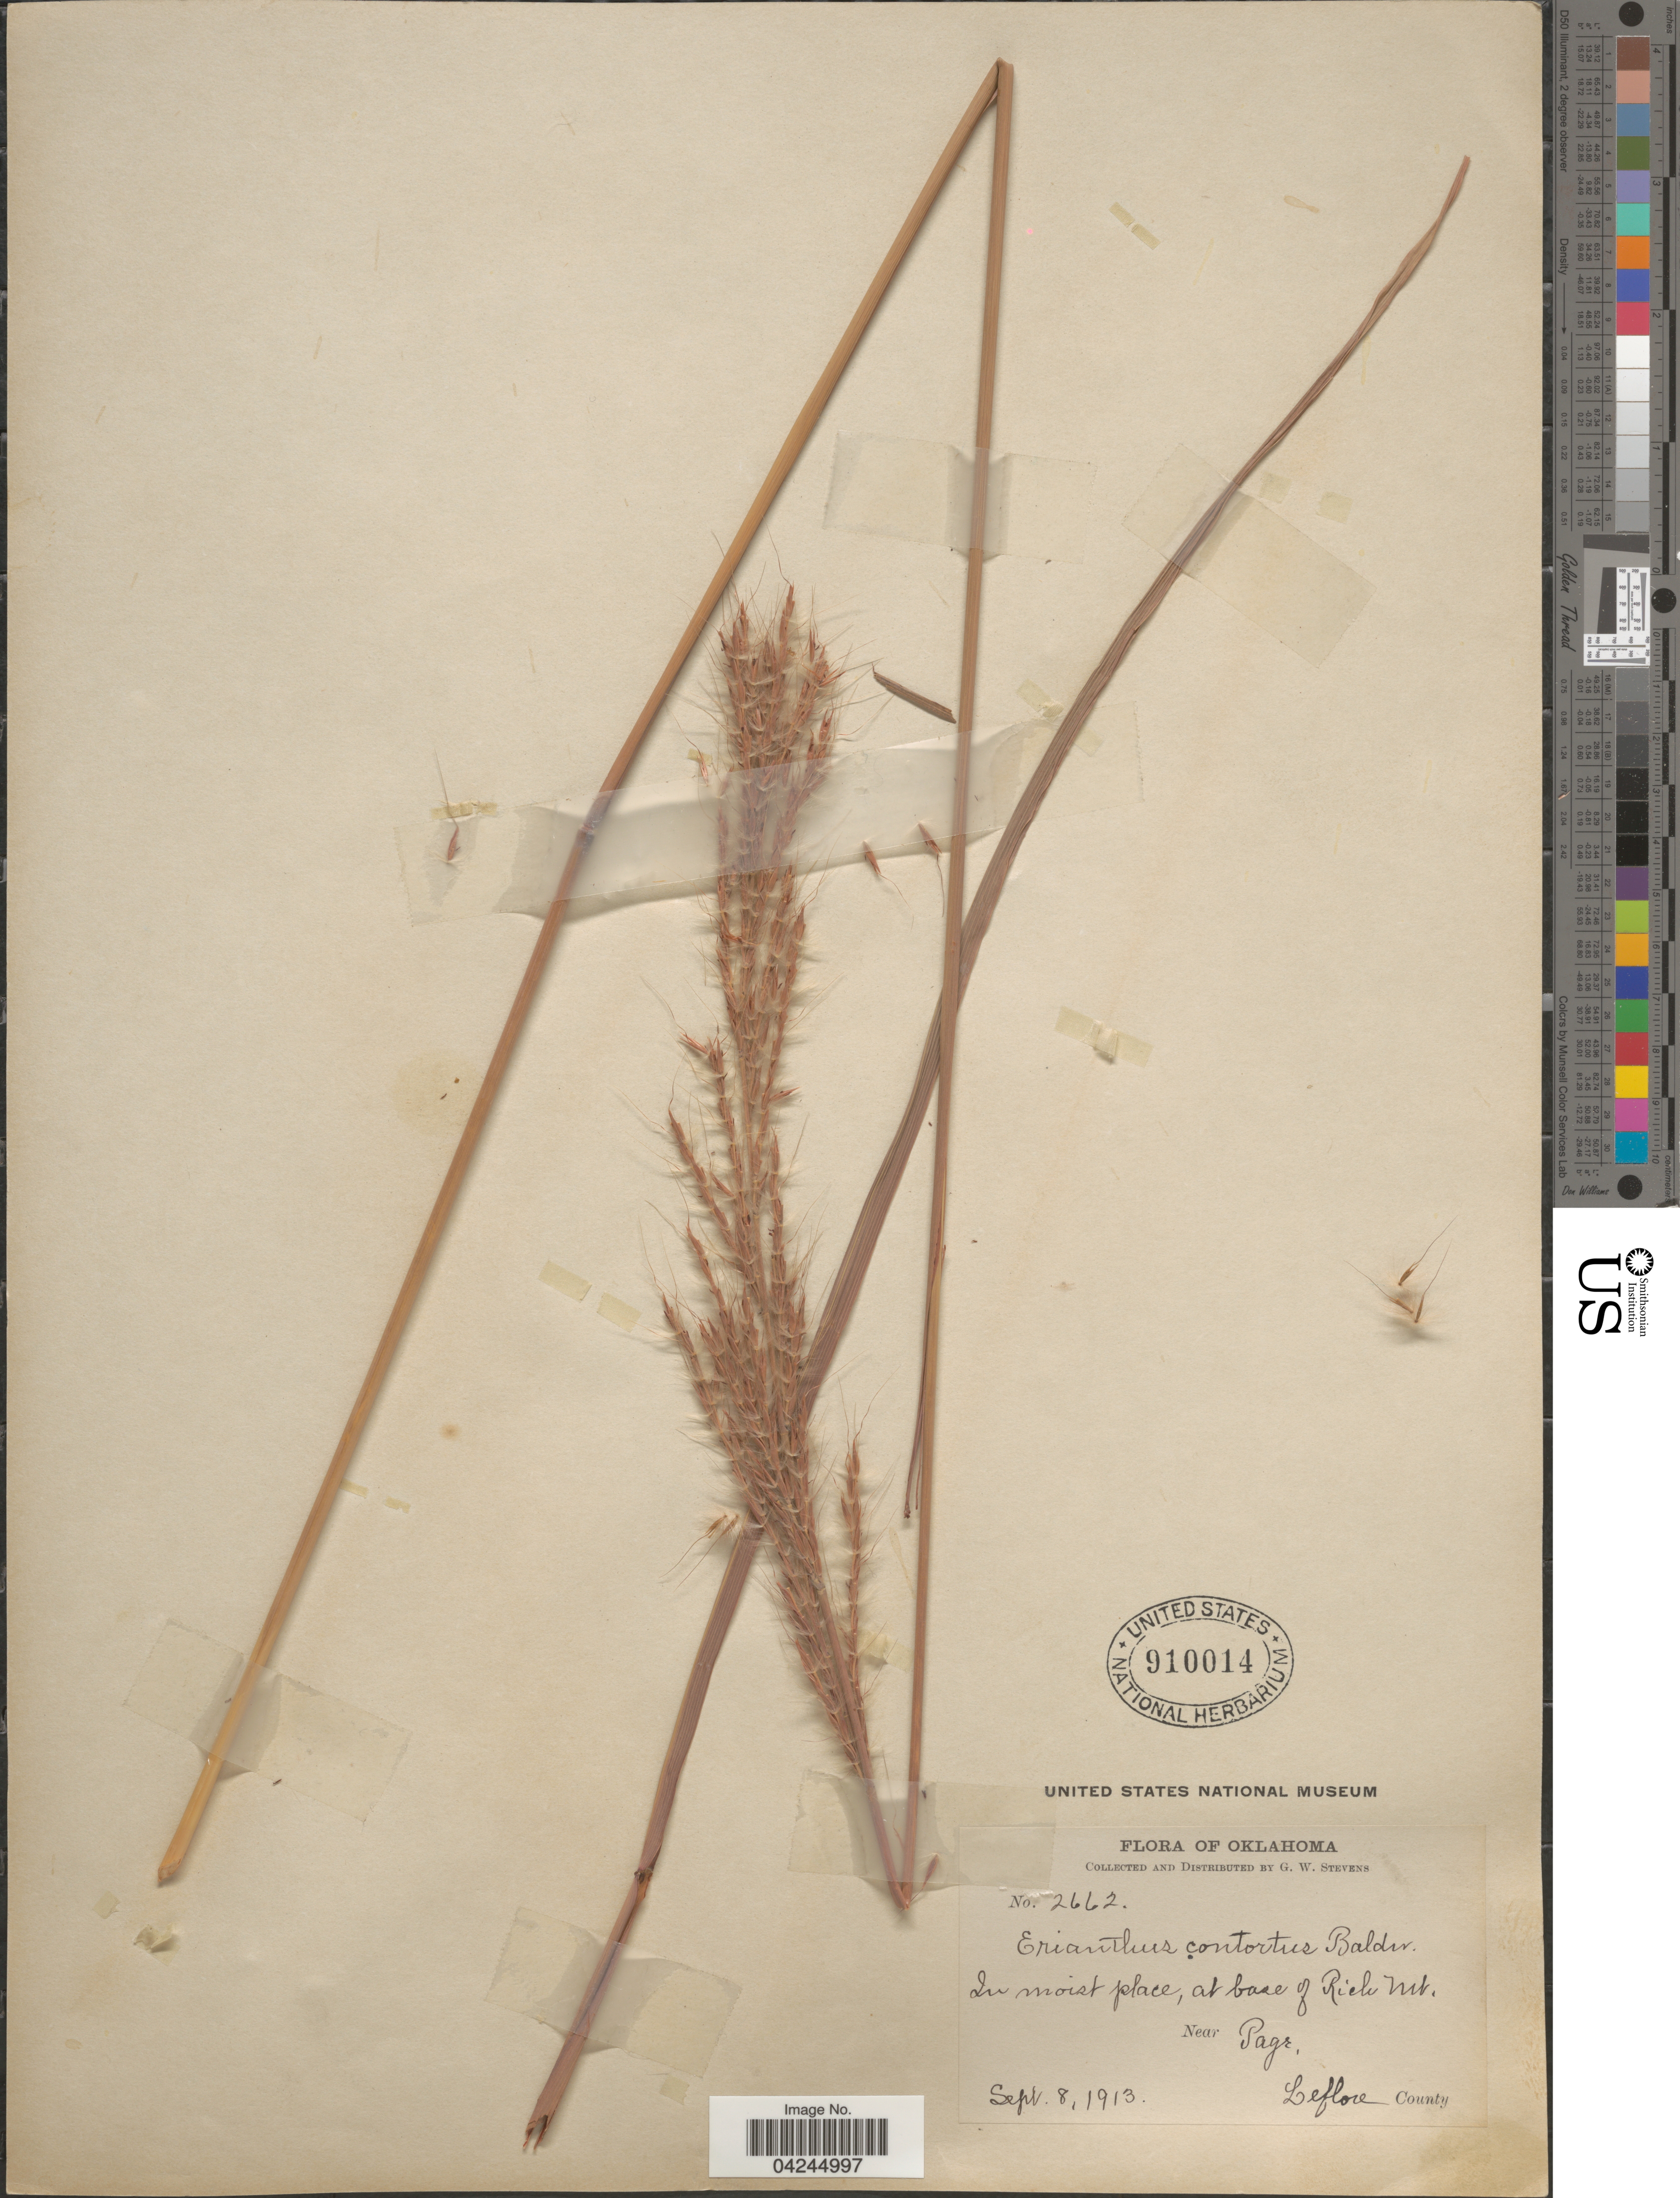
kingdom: Plantae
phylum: Tracheophyta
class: Liliopsida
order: Poales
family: Poaceae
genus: Erianthus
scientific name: Erianthus brevibarbis var. contortus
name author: (Elliott) D.B. Ward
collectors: G. W. Stevens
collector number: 2662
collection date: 1913-09-08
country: United States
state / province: Oklahoma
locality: In moist place, at base of Rich Mt. Near Page, Leflore County.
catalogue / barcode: US 910014